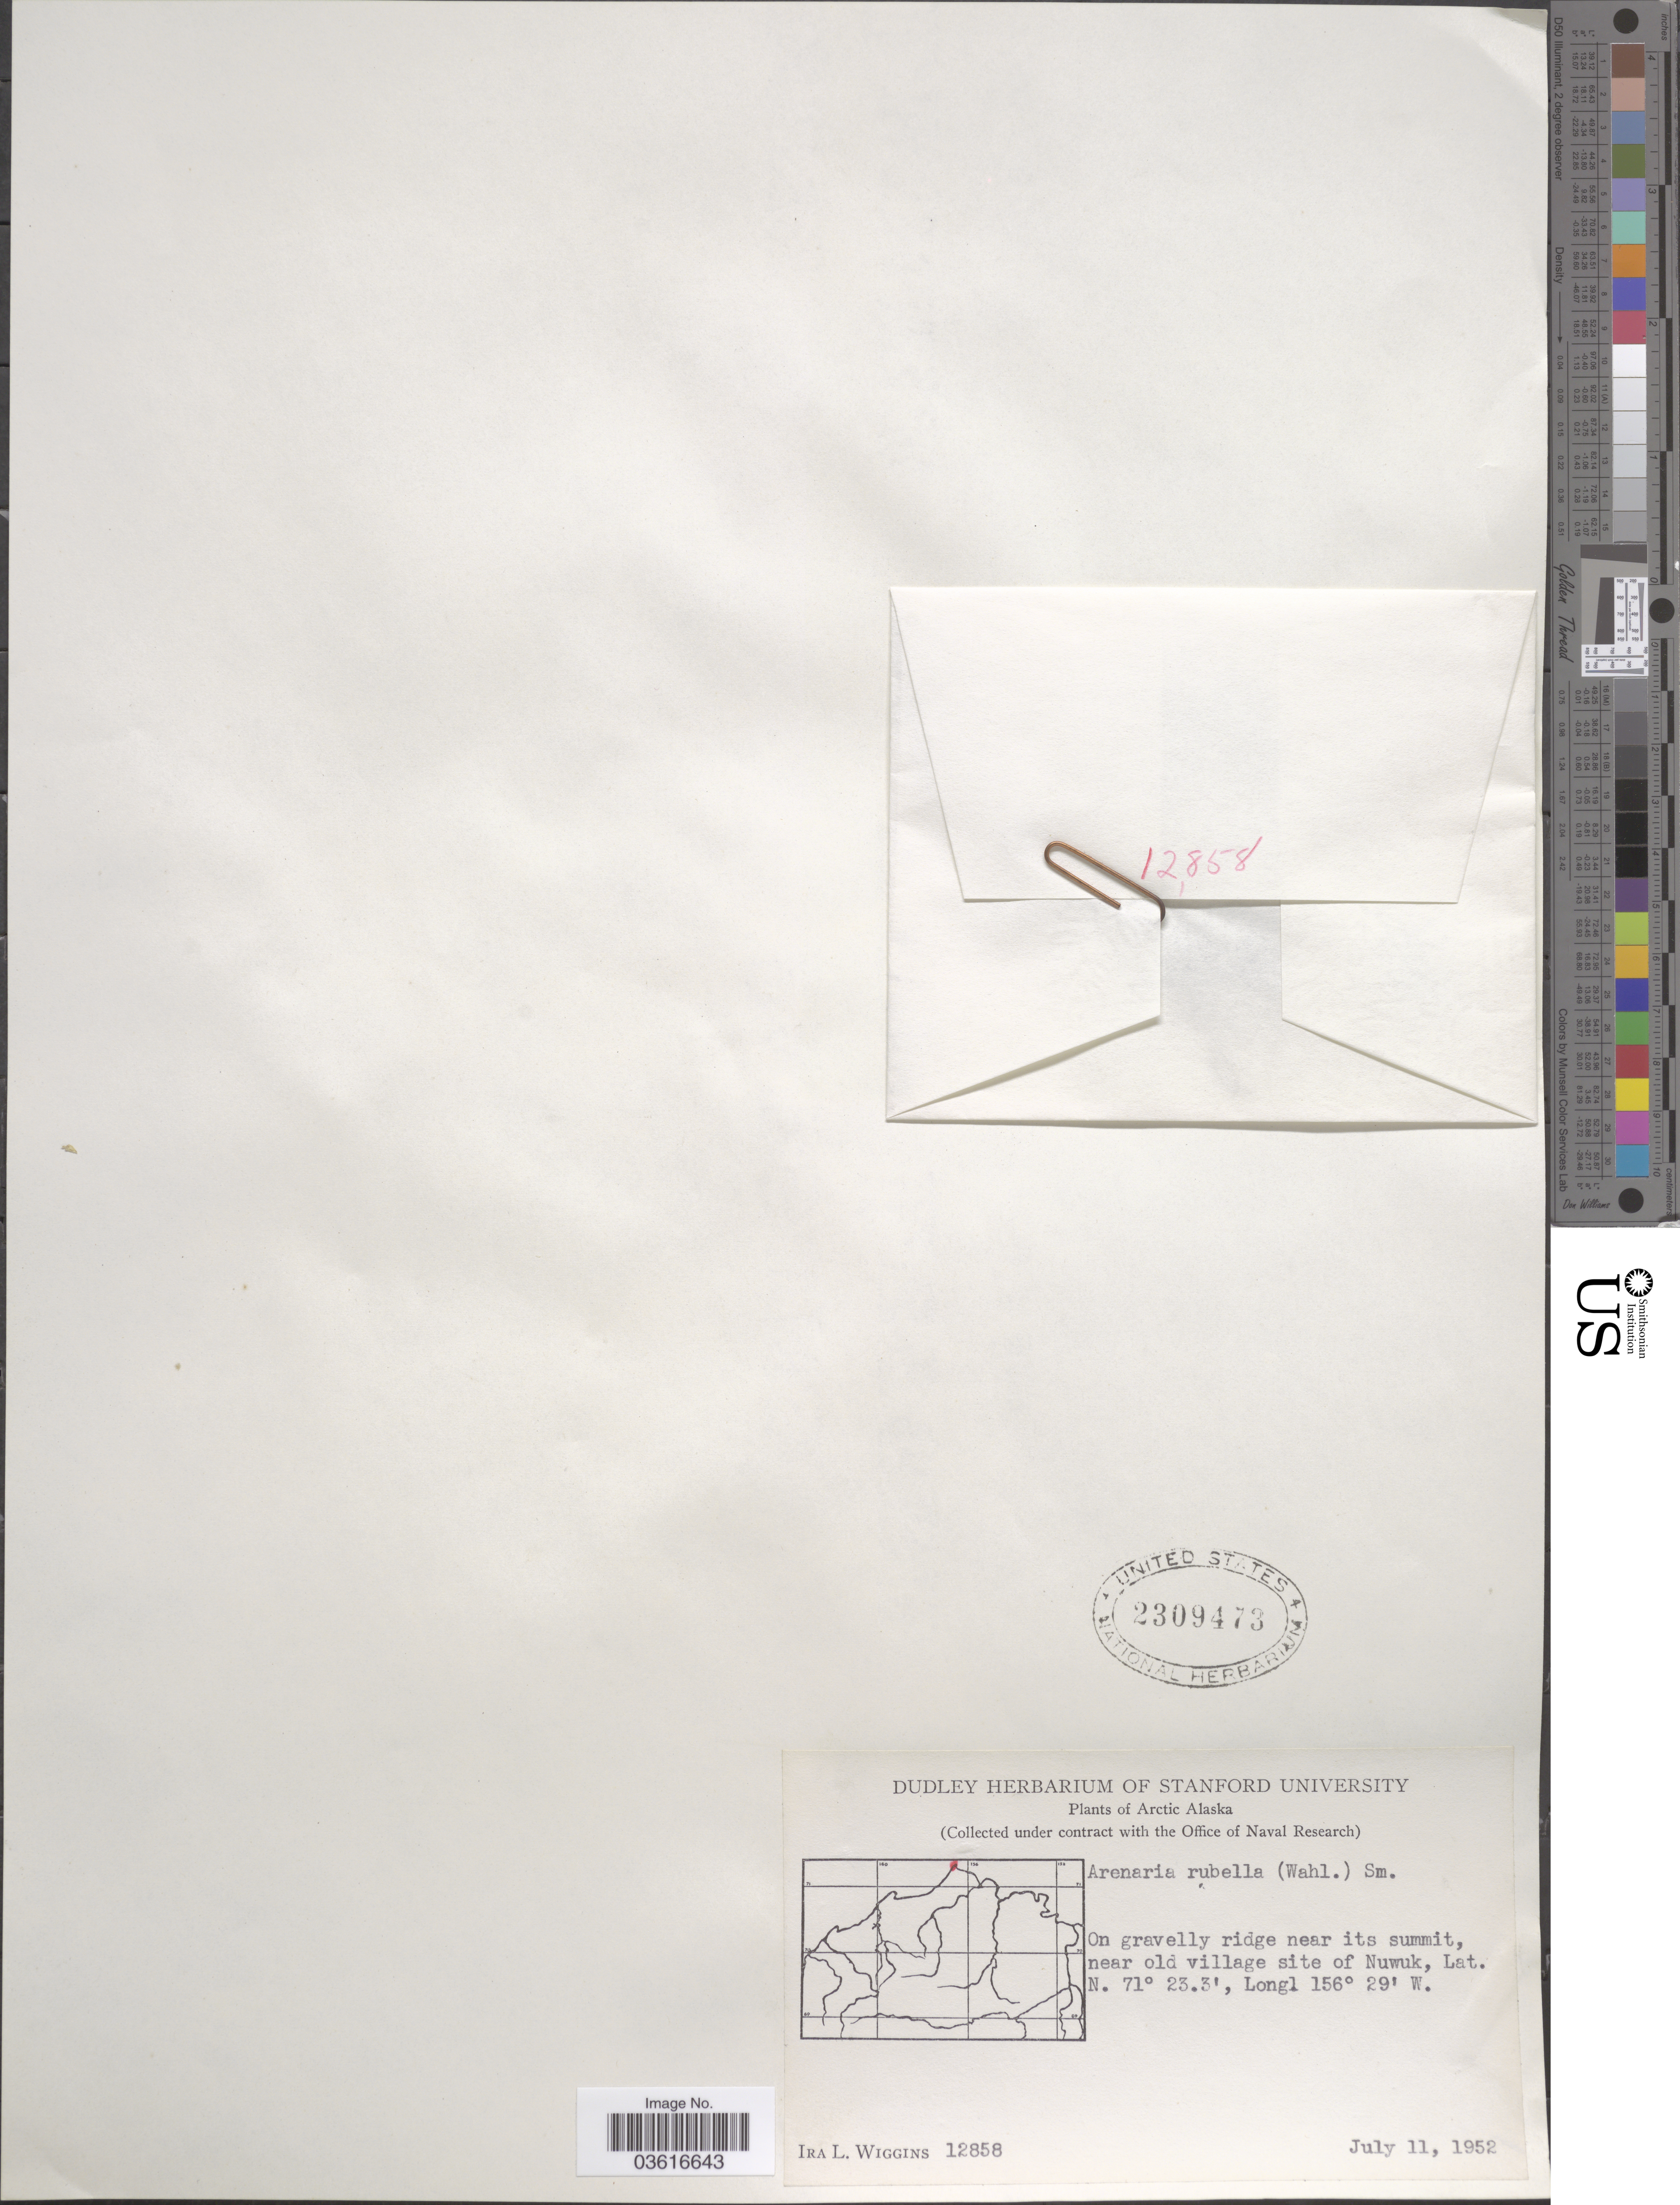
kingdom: Plantae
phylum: Tracheophyta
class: Magnoliopsida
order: Caryophyllales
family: Caryophyllaceae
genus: Minuartia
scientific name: Minuartia rubella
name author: (Wahlenb.) Hiern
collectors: I. L. Wiggins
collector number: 12858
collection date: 1952-07-11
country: United States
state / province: Alaska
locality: Arctic. Ridge near its summit, near old village site of Nuwuk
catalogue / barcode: US 2309473